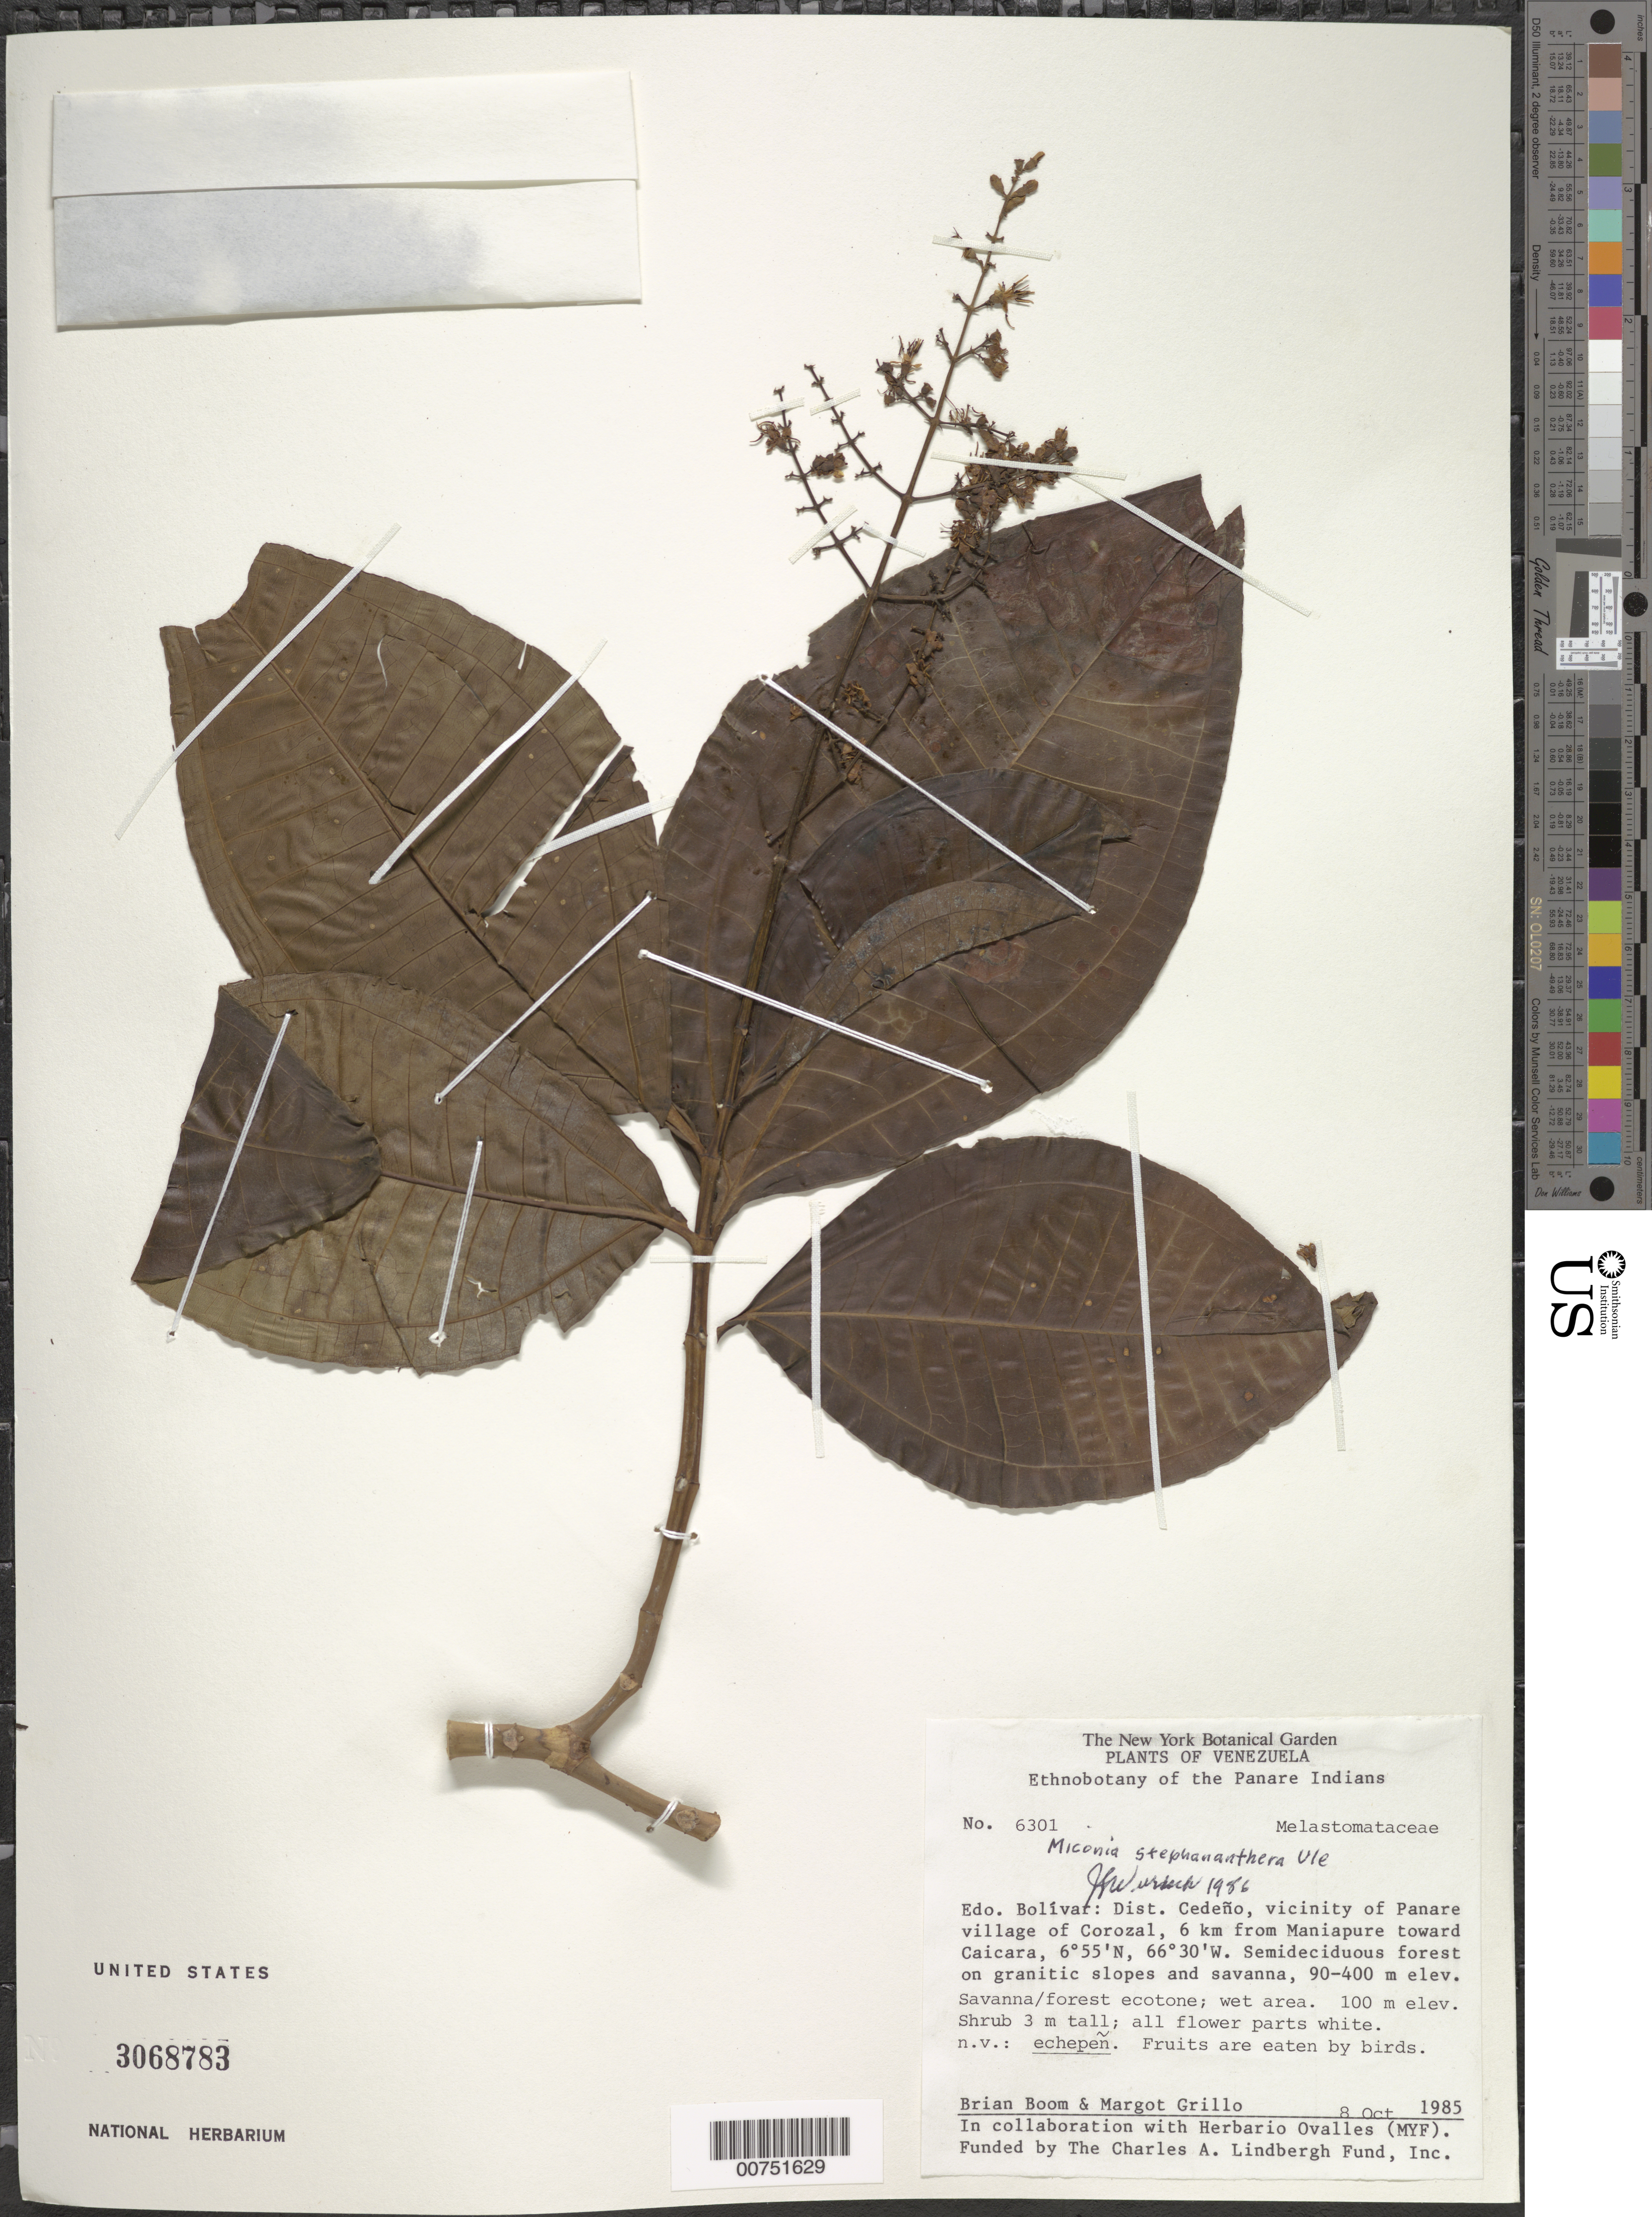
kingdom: Plantae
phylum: Tracheophyta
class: Magnoliopsida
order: Myrtales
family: Melastomataceae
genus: Miconia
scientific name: Miconia stephananthera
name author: Ule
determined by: Wurdack, John J., (US), US (UNITED STATES)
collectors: B. M. Boom & M. Grillo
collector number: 6301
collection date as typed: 8-Oct-85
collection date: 1985-10-08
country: Venezuela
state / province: Bolívar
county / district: Cedeño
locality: Panare village of Corozal, vic., 6 km from Maniapure toward Caicara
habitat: Semideciduous forest on granitic slopes and savanna; savanna/forest ecotone, wet area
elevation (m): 100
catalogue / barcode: US 3068783